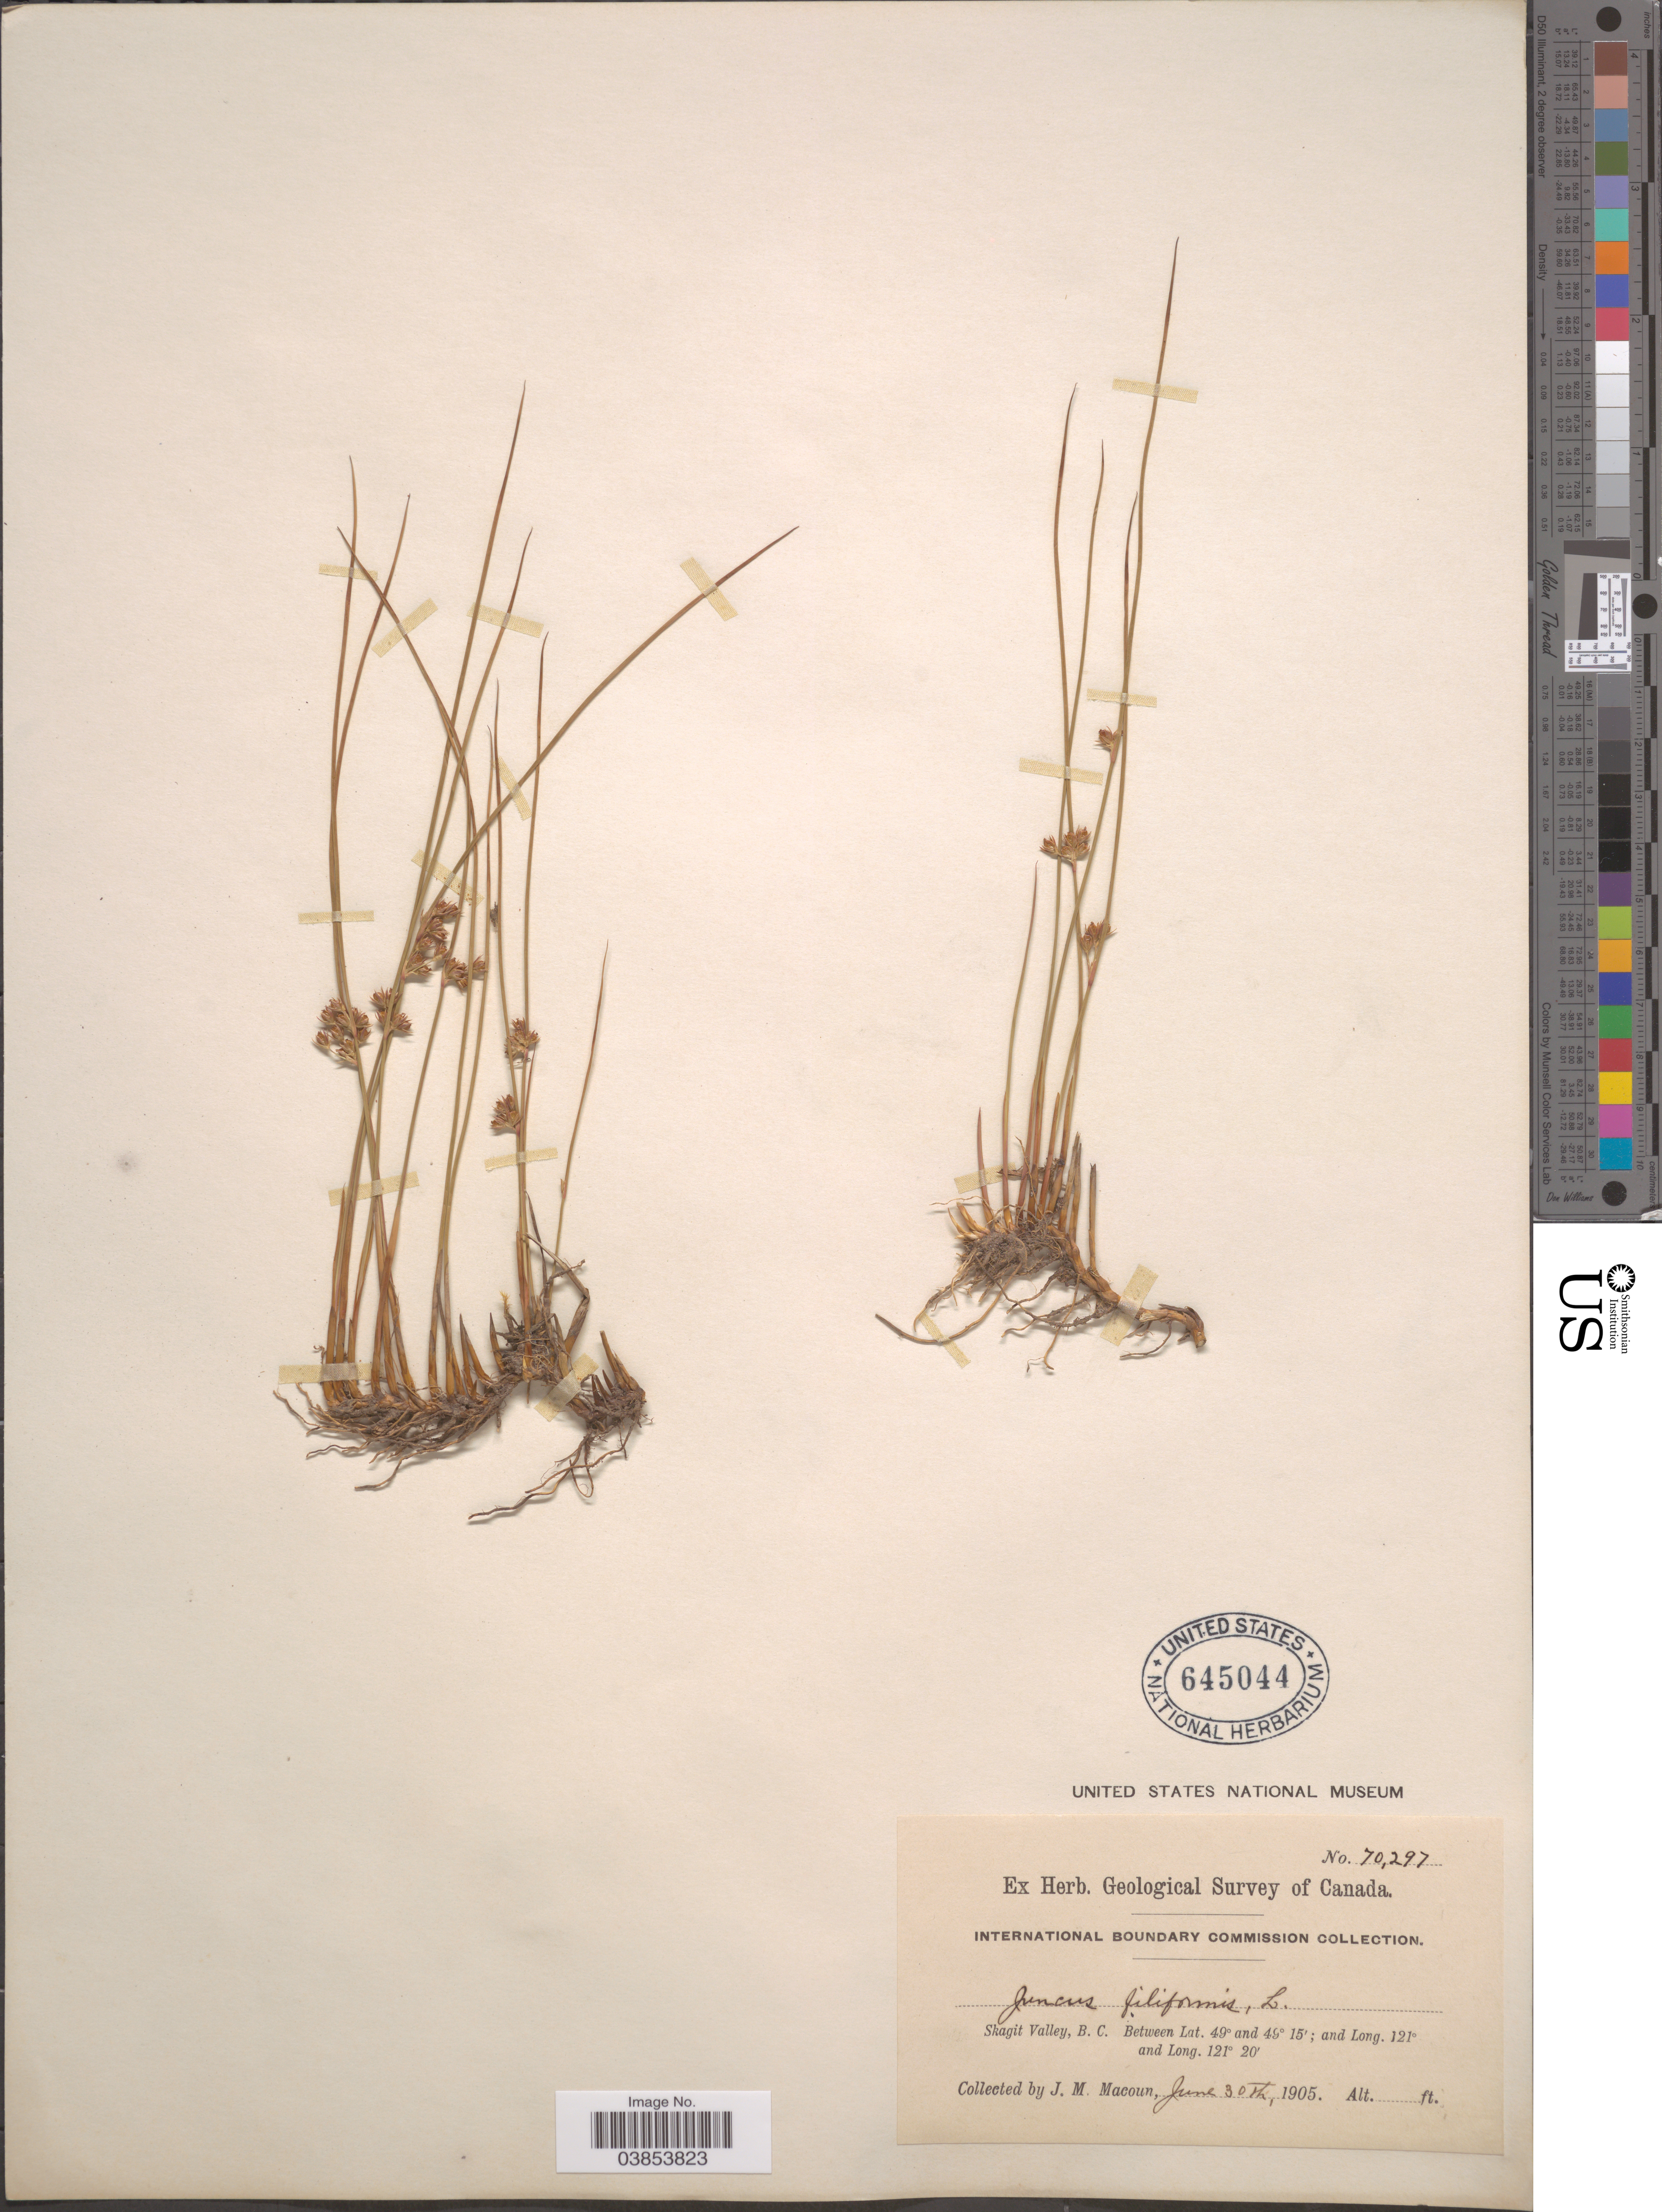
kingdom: Plantae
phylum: Tracheophyta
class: Liliopsida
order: Poales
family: Juncaceae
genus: Juncus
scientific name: Juncus filiformis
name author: L.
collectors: J. M. Macoun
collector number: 70297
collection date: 1905-06-30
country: Canada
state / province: British Columbia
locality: International Boundary Commission [unsure placement] Skagit Valley, B.C.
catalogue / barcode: US 645044